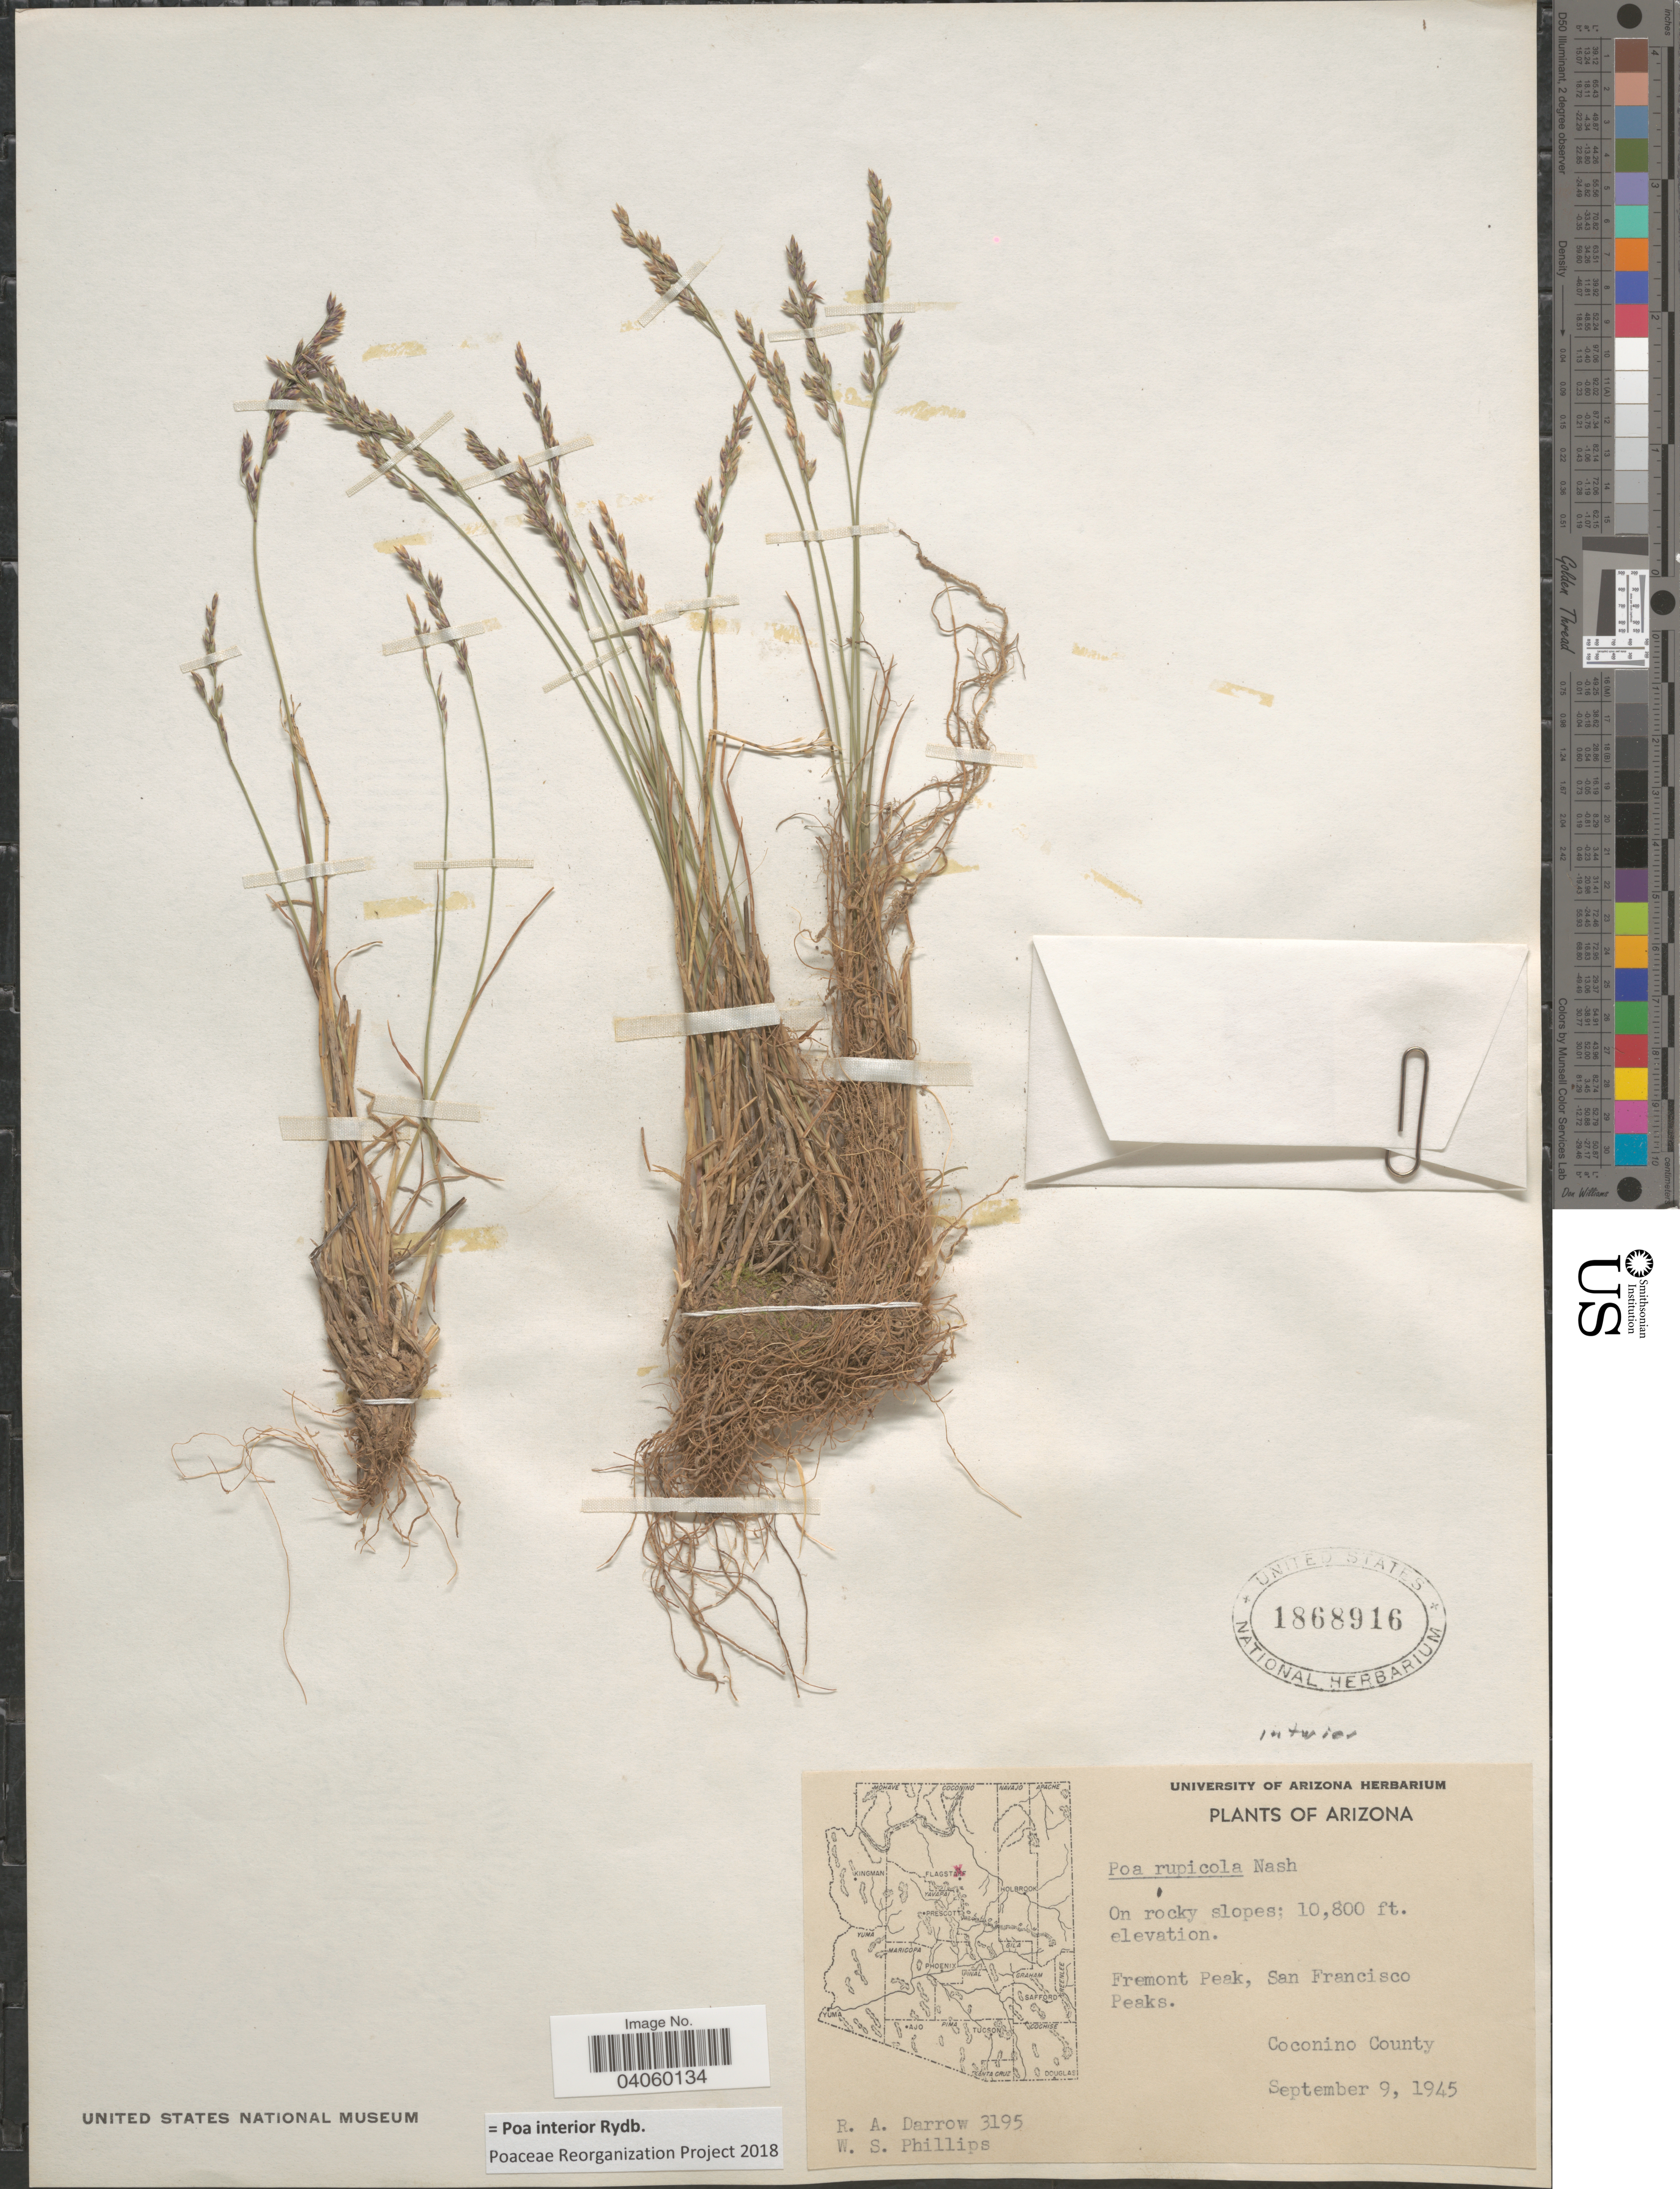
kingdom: Plantae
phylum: Tracheophyta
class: Liliopsida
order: Poales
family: Poaceae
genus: Poa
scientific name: Poa interior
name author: Rydb.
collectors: R. A. Darrow & W. S. Phillips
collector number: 3195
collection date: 1945-09-09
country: United States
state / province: Arizona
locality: Fremont Peak, San Francisco Peaks. Coconino County.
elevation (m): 3292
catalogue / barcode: US 1868916